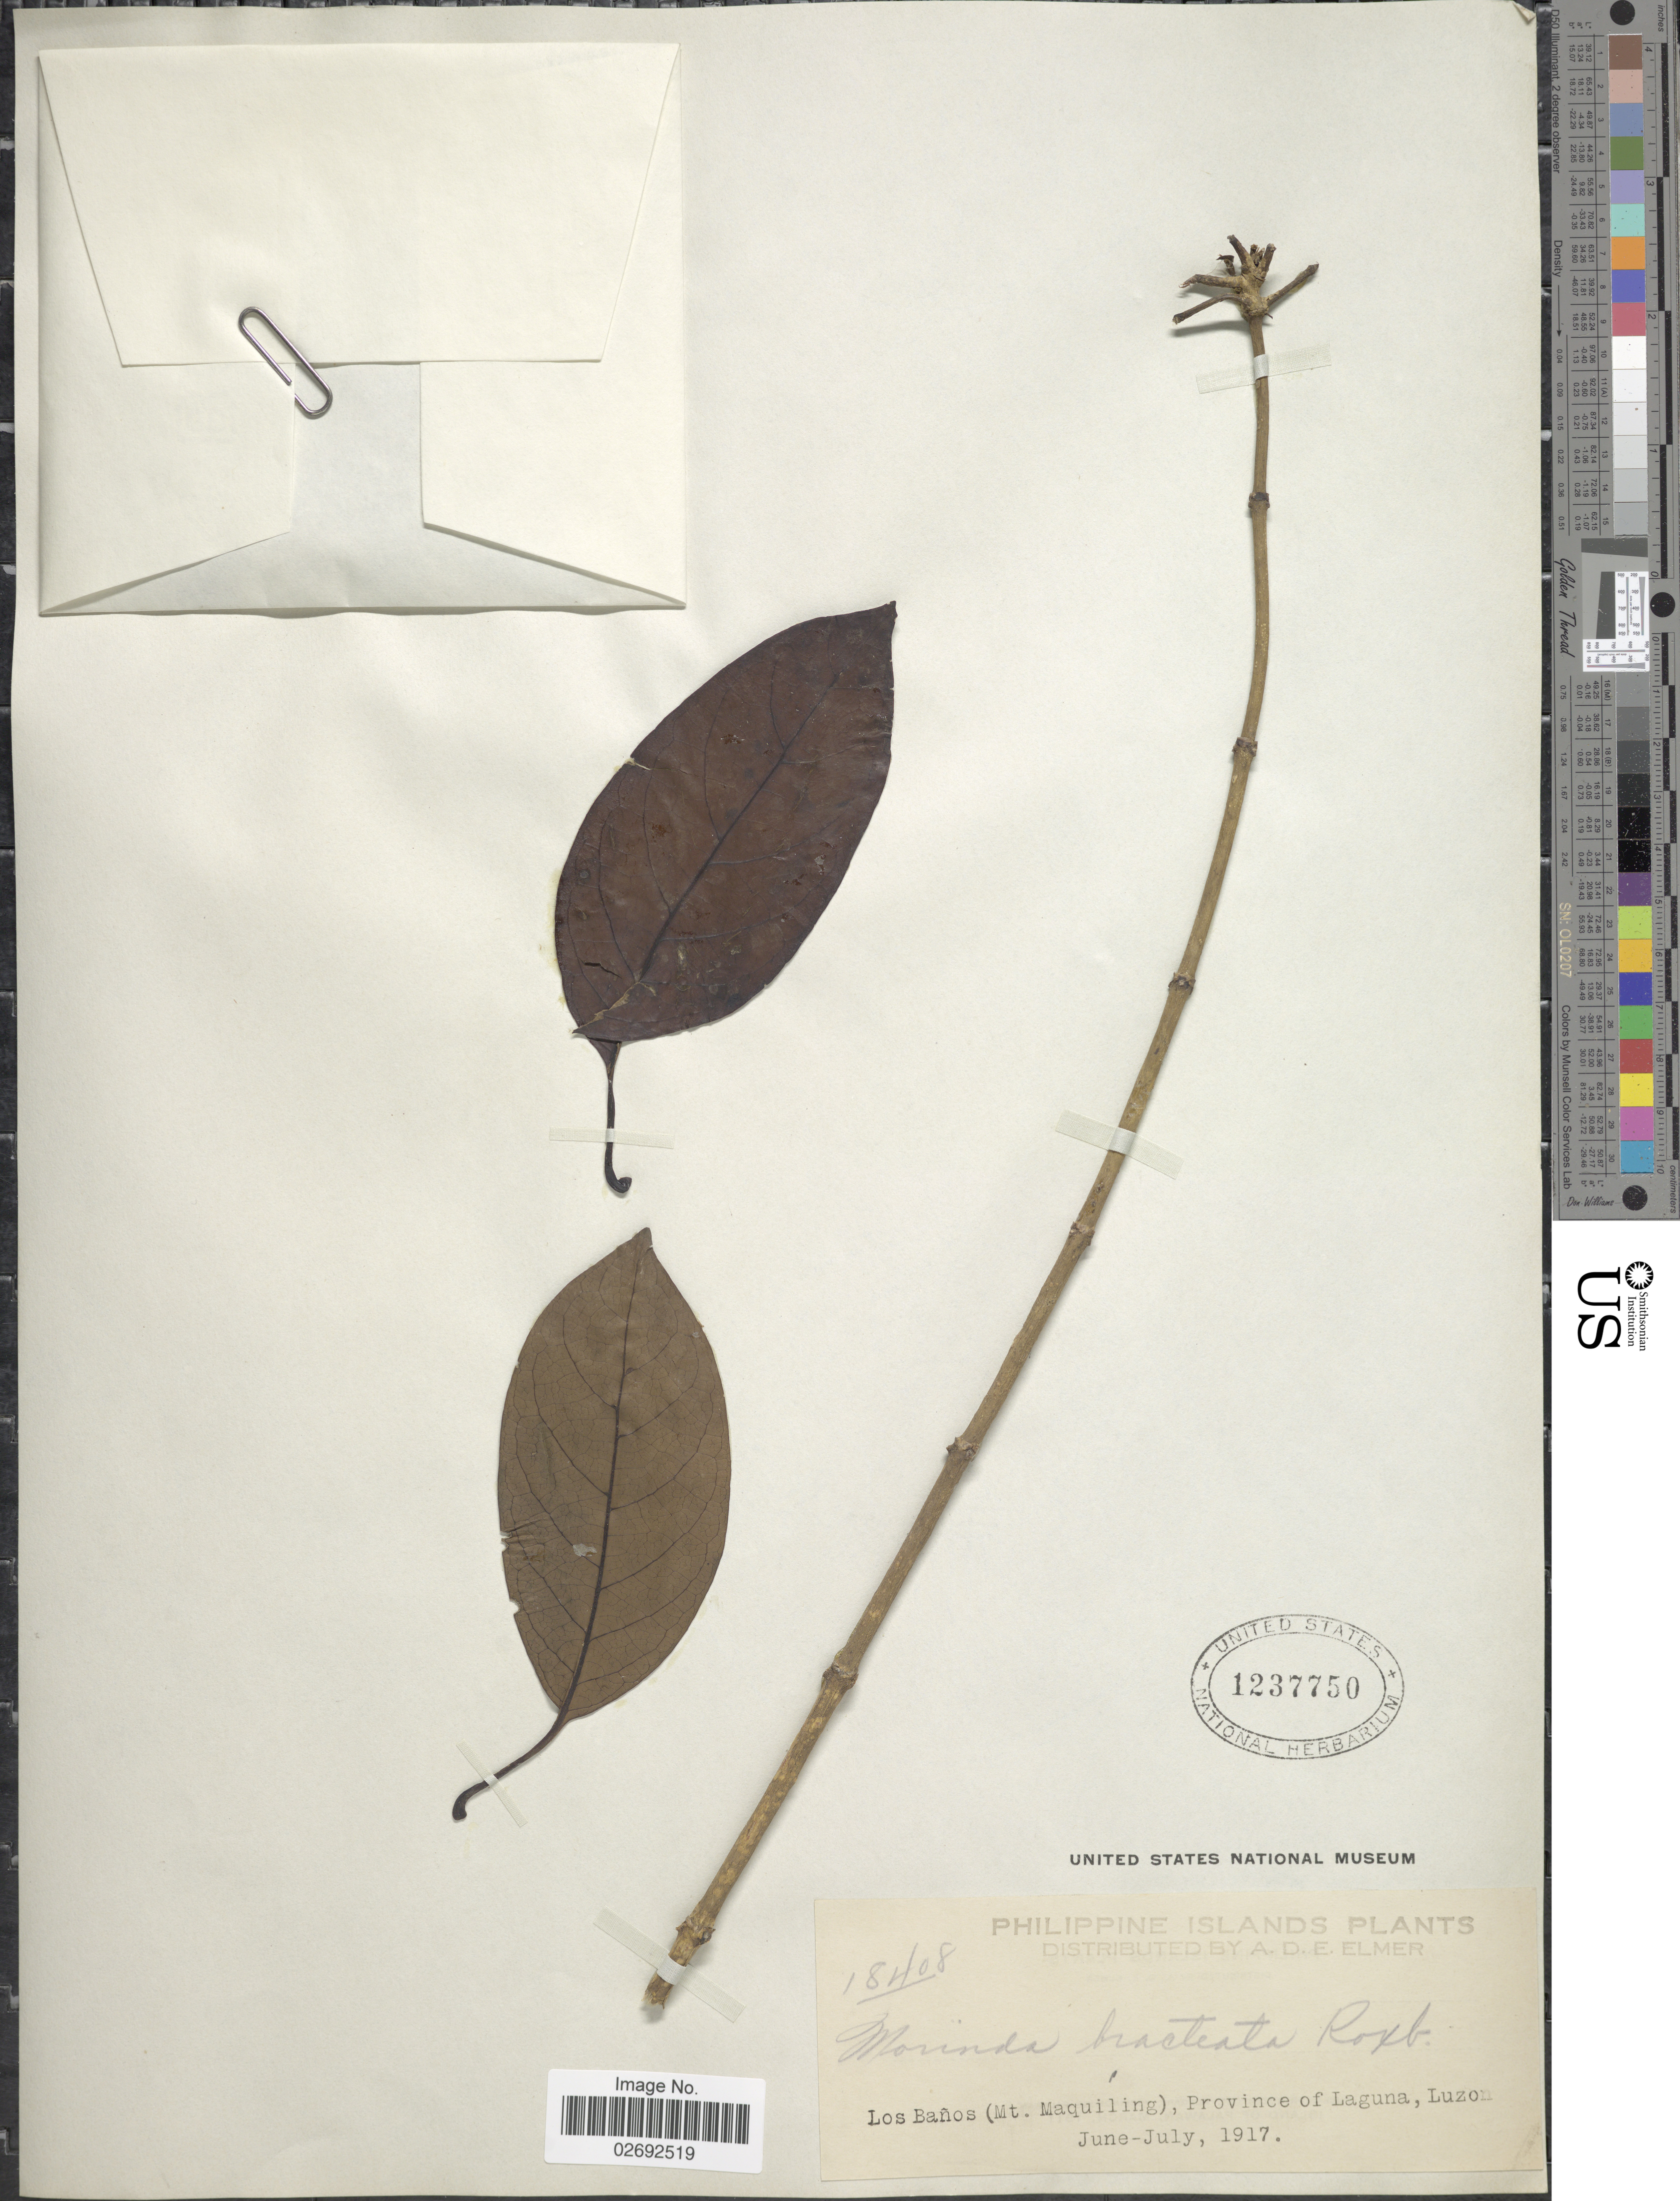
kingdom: Plantae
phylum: Tracheophyta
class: Magnoliopsida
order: Gentianales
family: Rubiaceae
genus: Morinda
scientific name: Morinda bracteata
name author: Roxb.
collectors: A. D. E. Elmer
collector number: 18408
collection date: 1917-06/1917-07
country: Philippines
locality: Los Banos (Mt. Maquiling), Province of Laguna, Luzon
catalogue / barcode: US 1237750